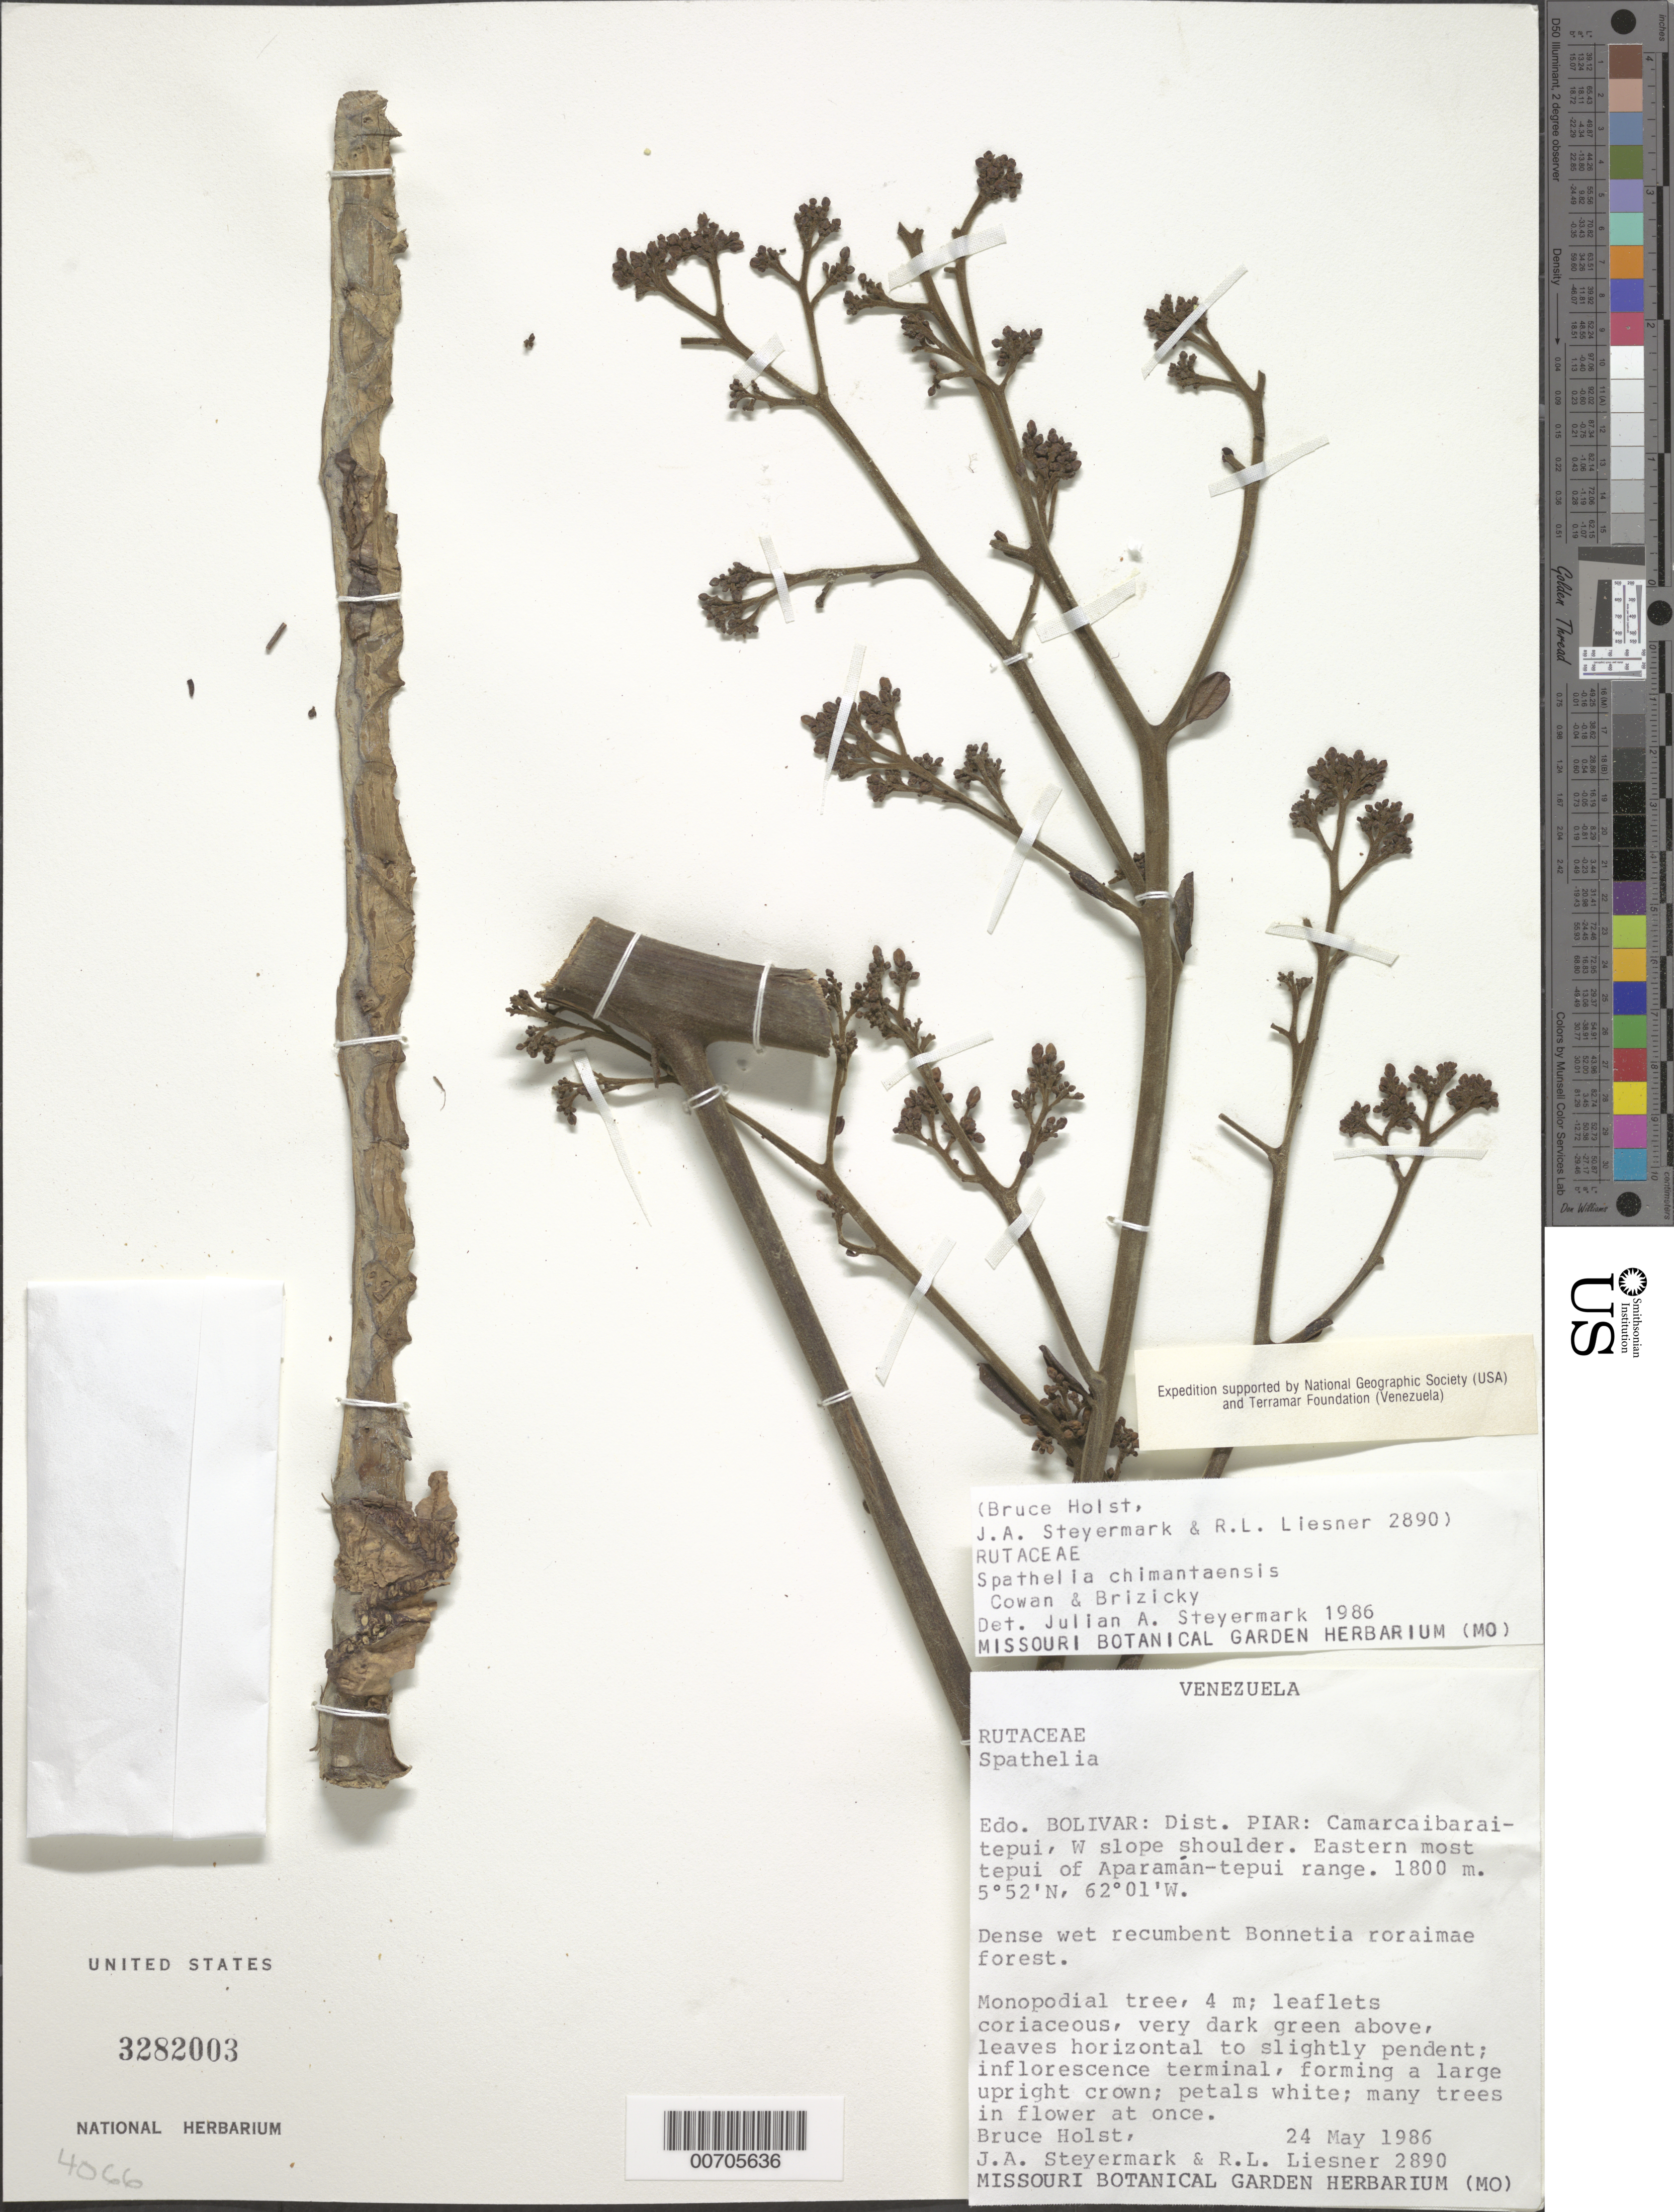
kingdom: Plantae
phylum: Tracheophyta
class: Magnoliopsida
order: Sapindales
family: Rutaceae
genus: Sohnreyia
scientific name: Sohnreyia ulei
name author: (Engl. ex Harms) Appelhans & Kessler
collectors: B. Holst, J. Steyermark & R. L. Liesner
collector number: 2890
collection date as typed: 24-May-86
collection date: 1986-05-24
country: Venezuela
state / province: Bolívar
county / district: Piar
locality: Camarcaibarai-tepuí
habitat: Dense wet recumbent Bonnetia roraime forest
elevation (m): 1800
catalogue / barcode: US 3282003